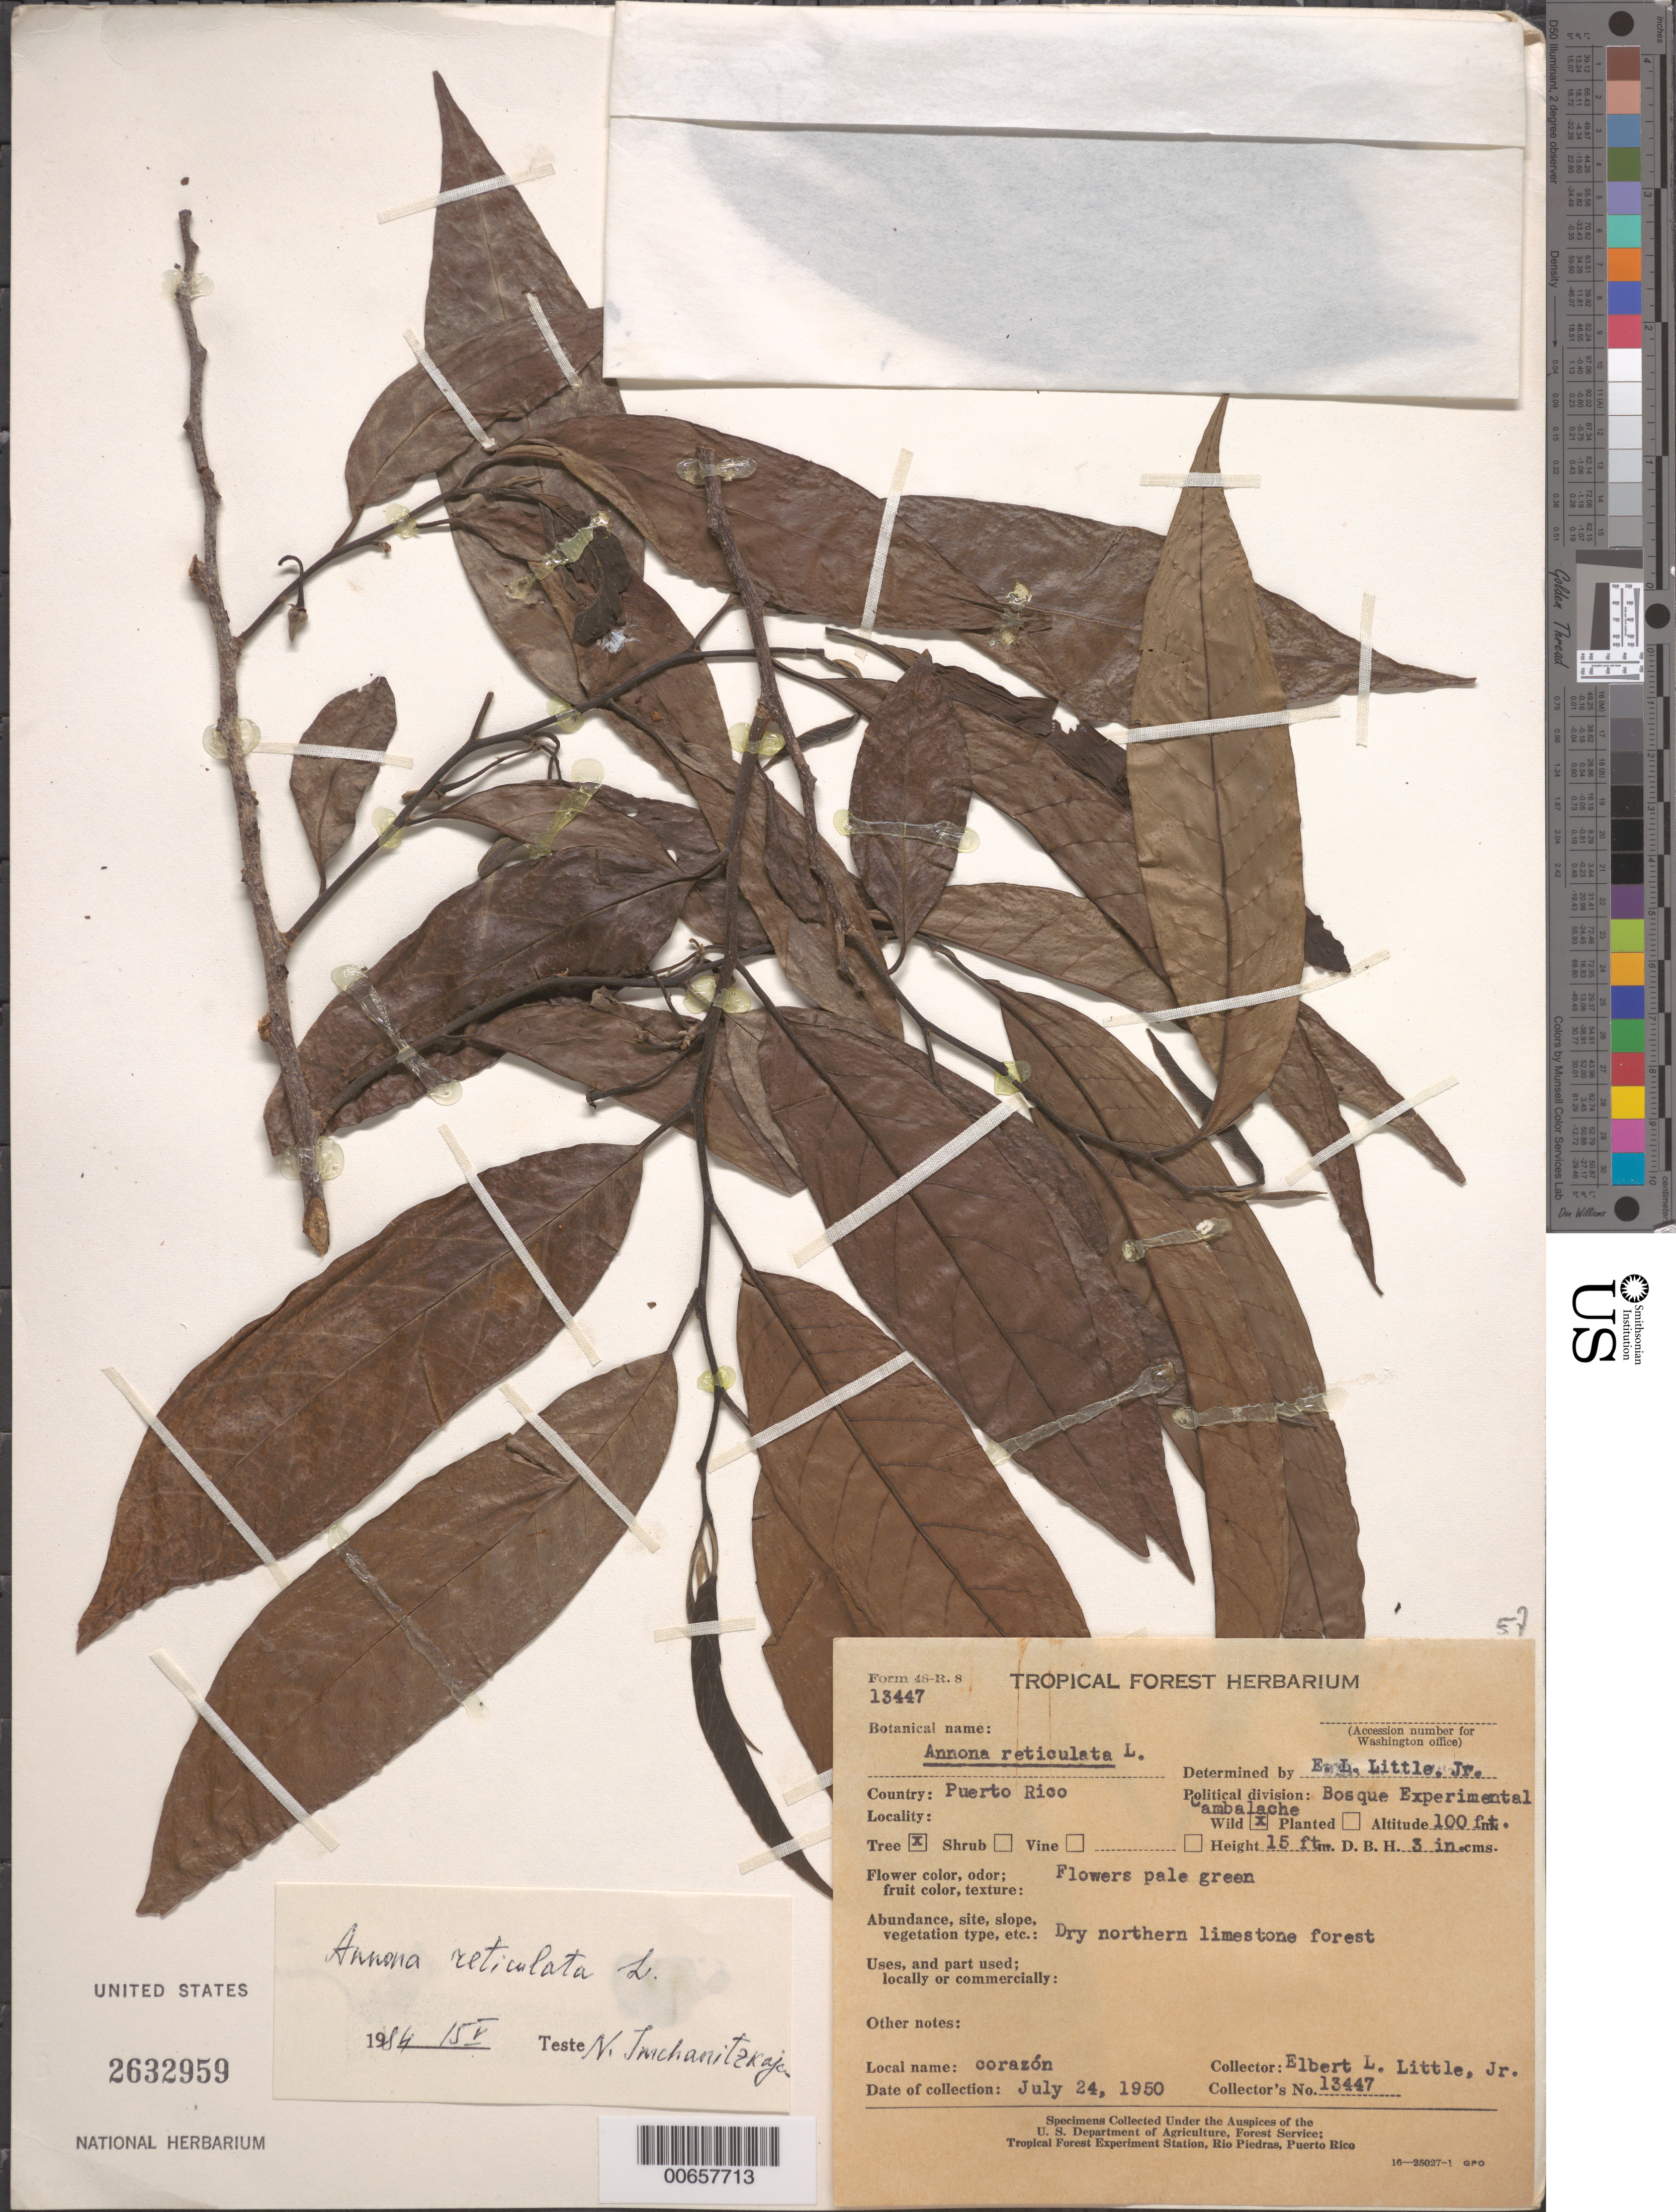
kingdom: Plantae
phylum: Tracheophyta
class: Magnoliopsida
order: Magnoliales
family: Annonaceae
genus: Annona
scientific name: Annona reticulata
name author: L.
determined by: Little, Elbert L., Jr., (FSSR), United States Department of Agriculture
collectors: E. L. Little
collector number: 13447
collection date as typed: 24 Jul 1950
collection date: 1950-07-24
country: Puerto Rico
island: Greater Antilles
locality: Bosque Exp. Cambalache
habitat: Dry northern limestone forest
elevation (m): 30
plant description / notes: Common name: Corazon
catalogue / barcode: US 2632959